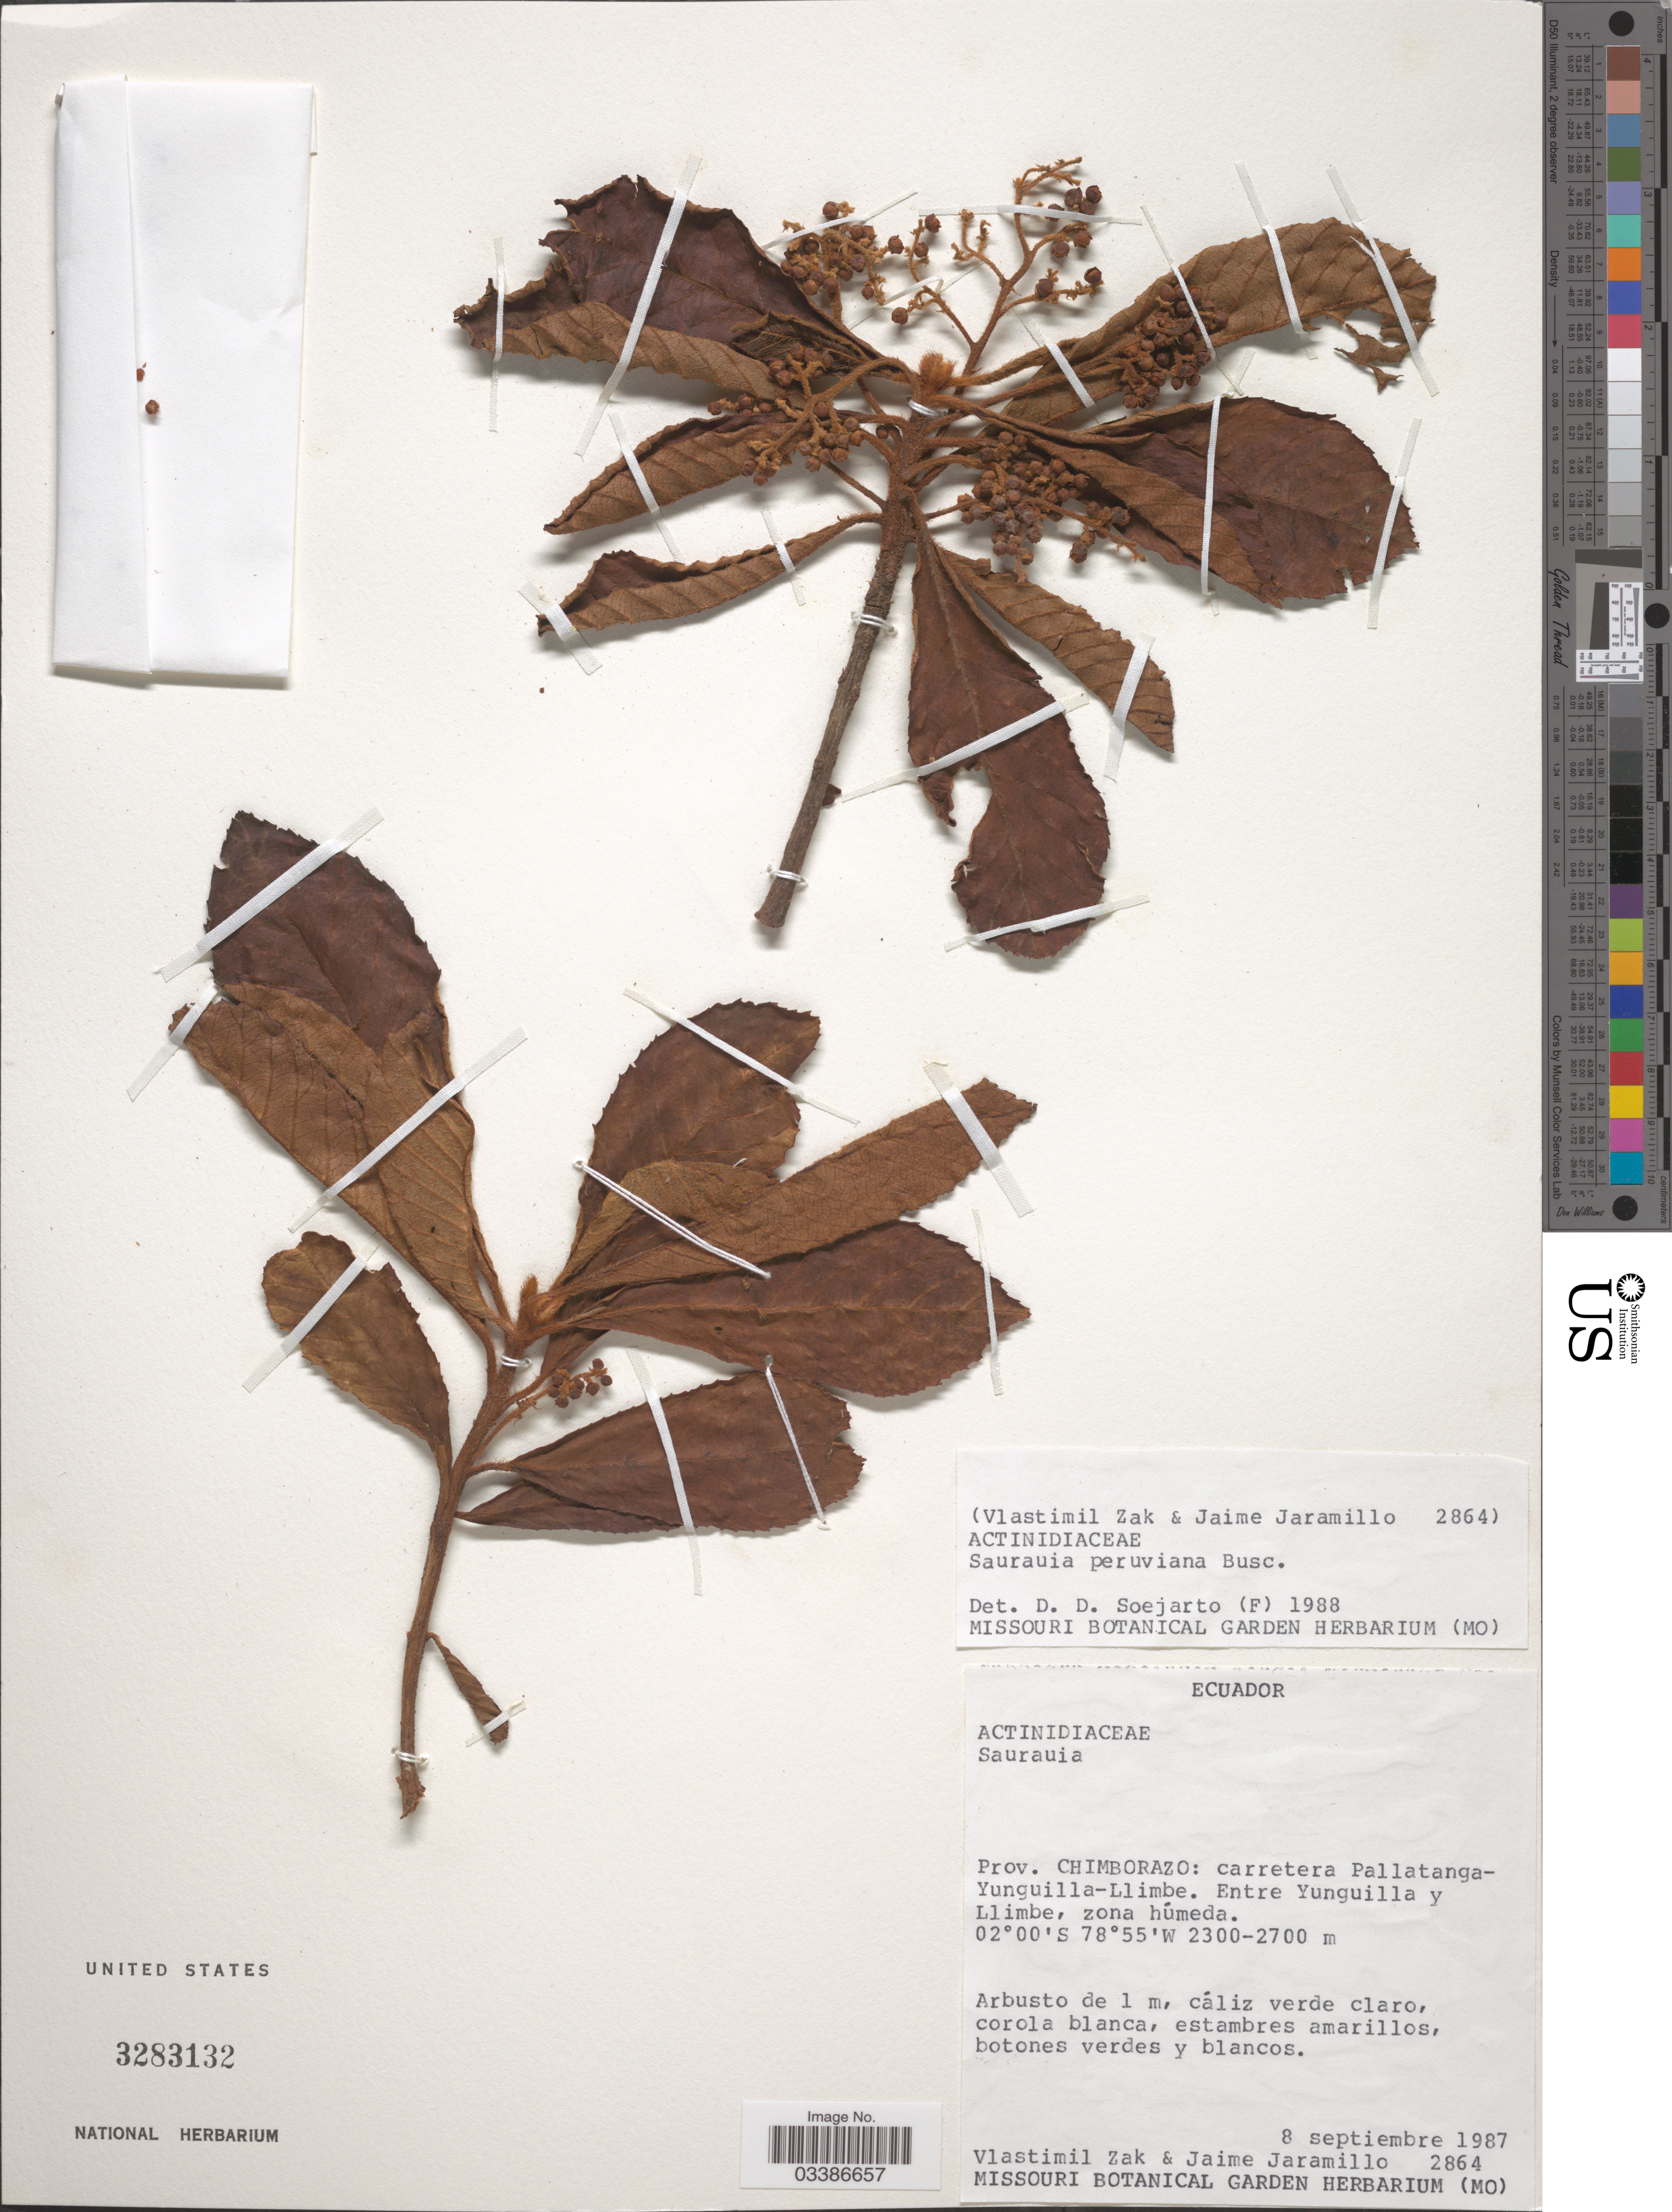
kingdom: Plantae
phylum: Tracheophyta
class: Magnoliopsida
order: Ericales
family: Actinidiaceae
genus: Saurauia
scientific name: Saurauia peruviana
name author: Buscal.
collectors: V. Zak & J. Jaramillo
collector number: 2864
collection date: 1987-09-08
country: Ecuador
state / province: Chimborazo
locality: Carretera Pallatanga-Yunguilla-Llimbe. Entre Yunguilla y Llimbe, zona húmeda.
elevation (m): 2300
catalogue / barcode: US 3283132